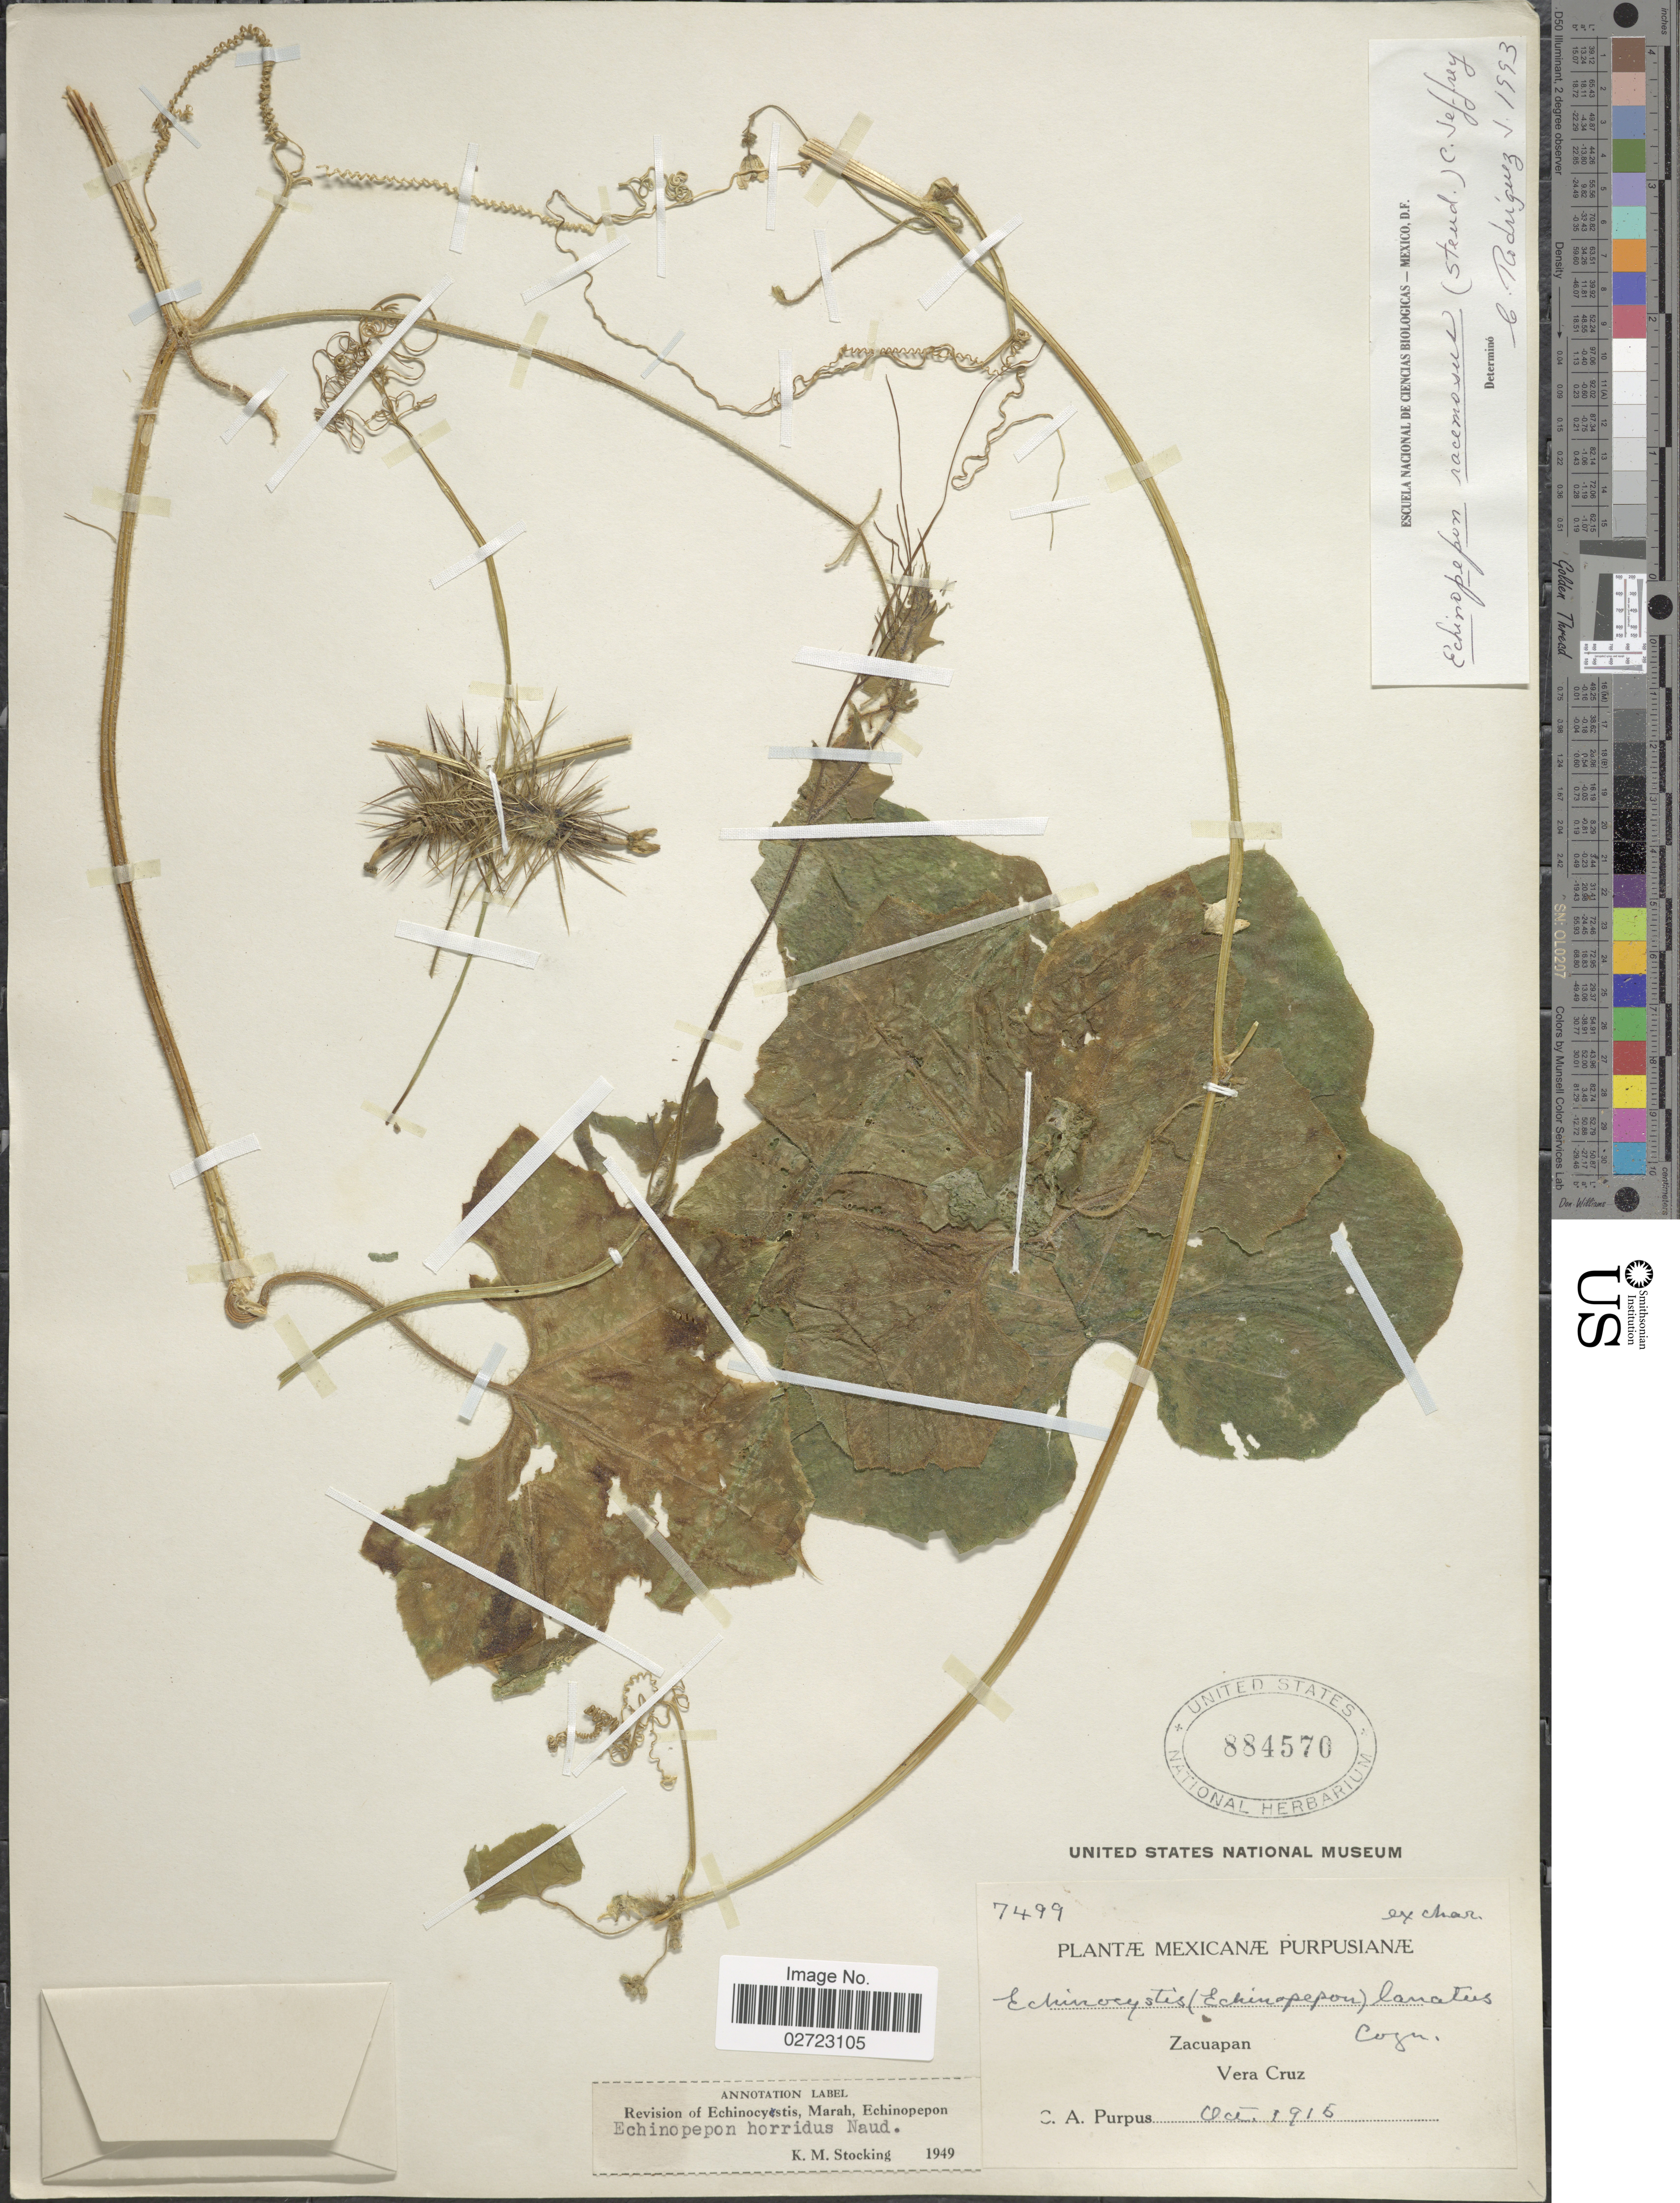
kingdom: Plantae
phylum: Tracheophyta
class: Magnoliopsida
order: Cucurbitales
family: Cucurbitaceae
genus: Echinopepon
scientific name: Echinopepon racemosus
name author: (Steud.) C. Jeffrey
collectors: C. A. Purpus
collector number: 7499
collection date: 1915-10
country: Mexico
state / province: Veracruz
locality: Zacuapan, Vera Cruz.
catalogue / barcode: US 884570